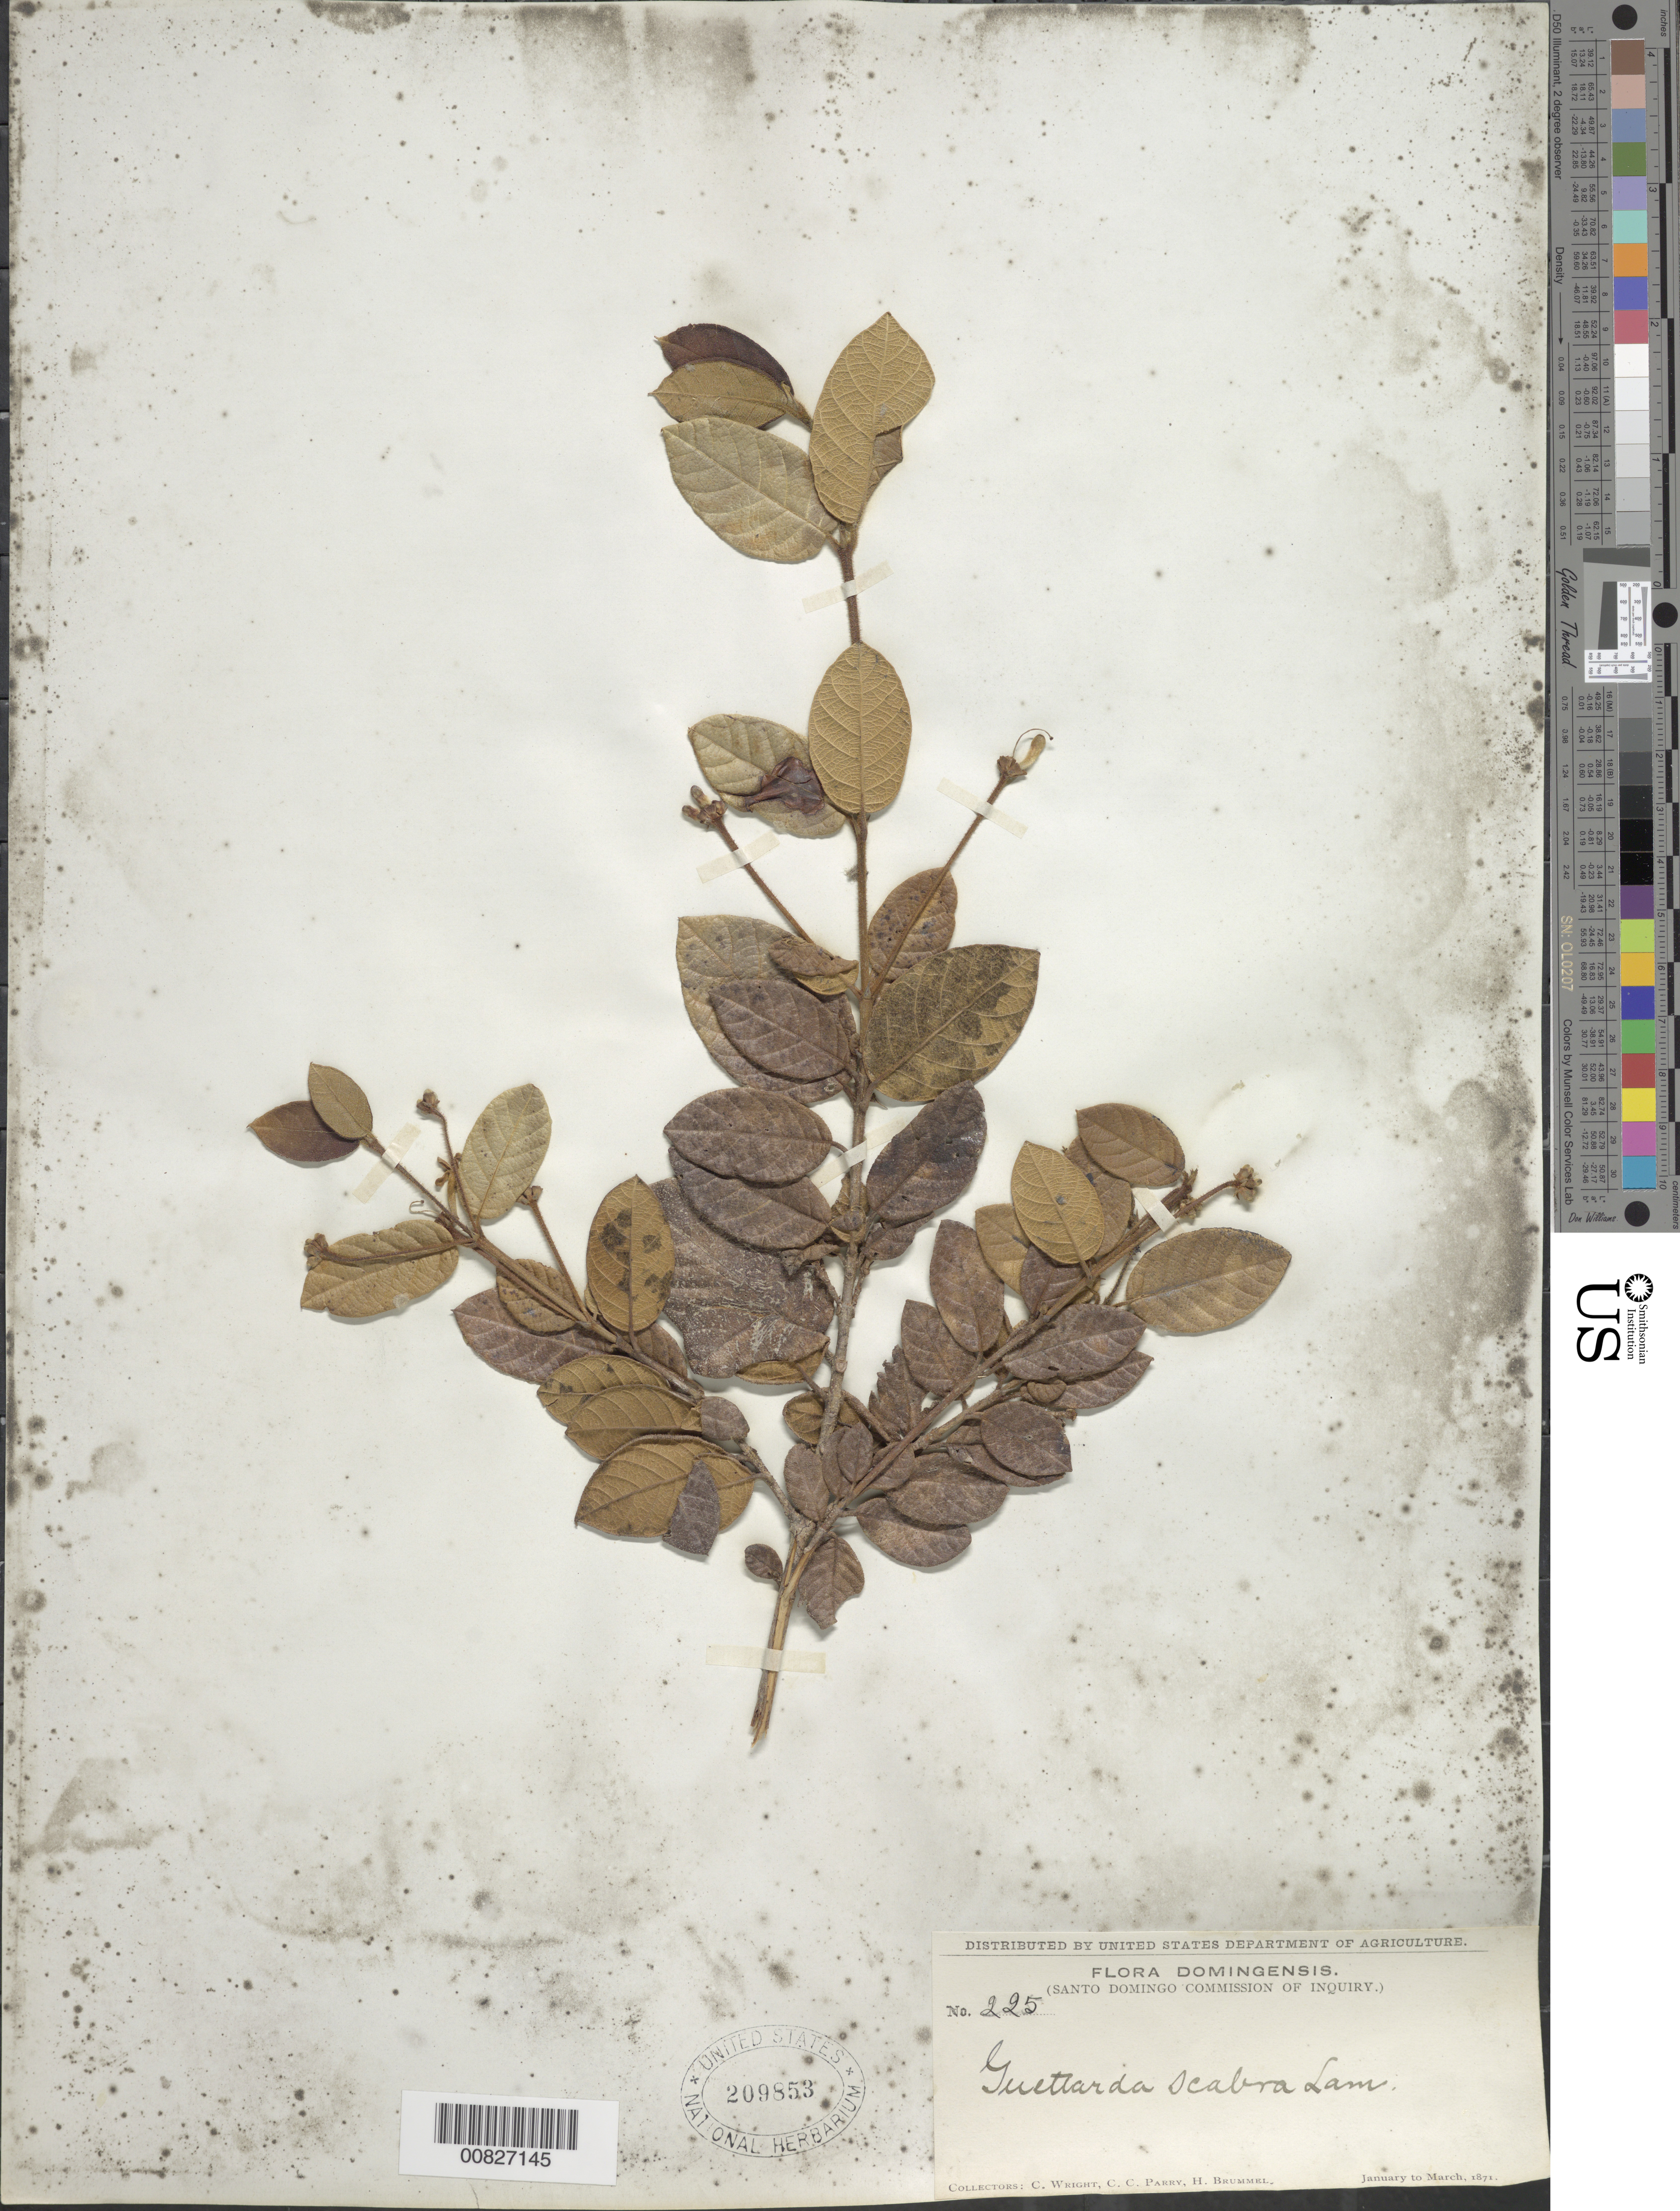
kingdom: Plantae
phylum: Tracheophyta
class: Magnoliopsida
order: Gentianales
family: Rubiaceae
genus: Guettarda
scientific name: Guettarda scabra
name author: (L.) Vent.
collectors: C. Wright, C. C. Parry & H. Brummel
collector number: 225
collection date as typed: Jan 1871 to -- Mar 1871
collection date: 1871-01/1871-03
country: Dominican Republic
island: Hispaniola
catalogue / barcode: US 209853